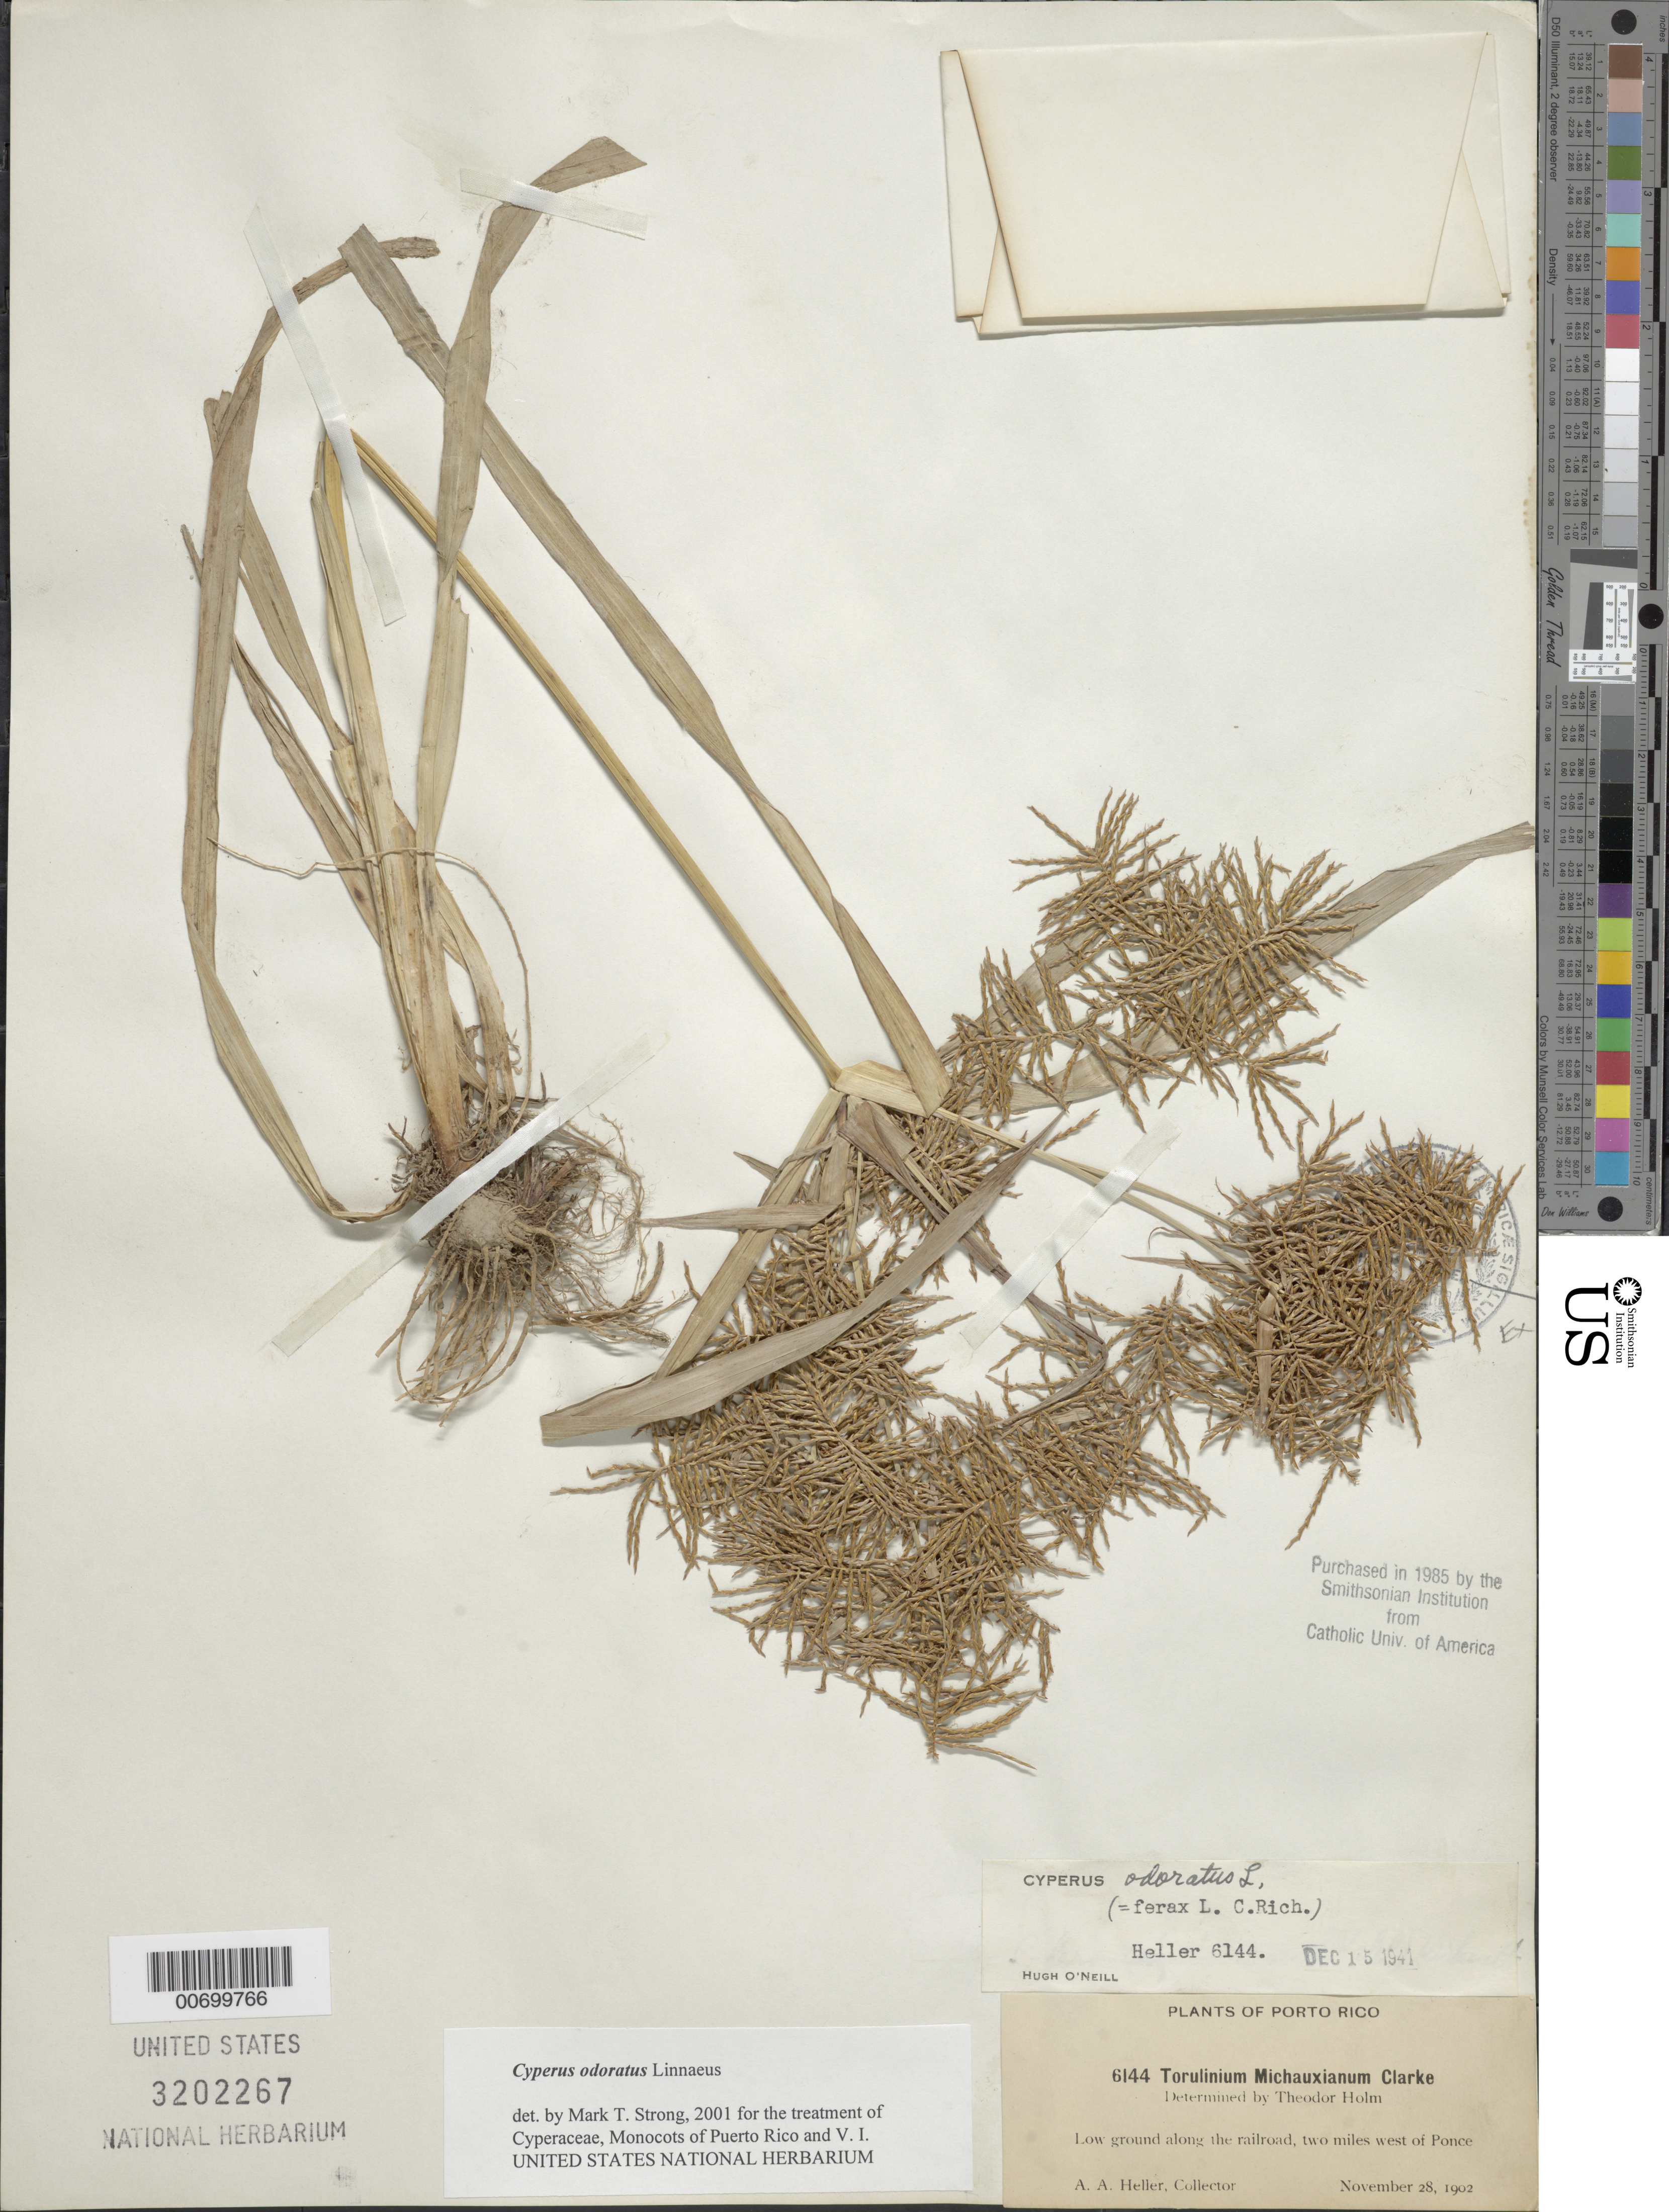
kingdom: Plantae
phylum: Tracheophyta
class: Liliopsida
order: Poales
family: Cyperaceae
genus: Cyperus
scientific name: Cyperus odoratus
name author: L.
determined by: Strong, M. T., (US), Smithsonian Institution - National Museum of Natural History (UNITED STATES)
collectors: A. A. Heller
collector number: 6144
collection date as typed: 28 Nov 1902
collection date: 1902-11-28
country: Puerto Rico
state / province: Ponce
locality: Along the railroad, 2 mi. W of Ponce.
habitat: Low ground.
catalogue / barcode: US 3202267